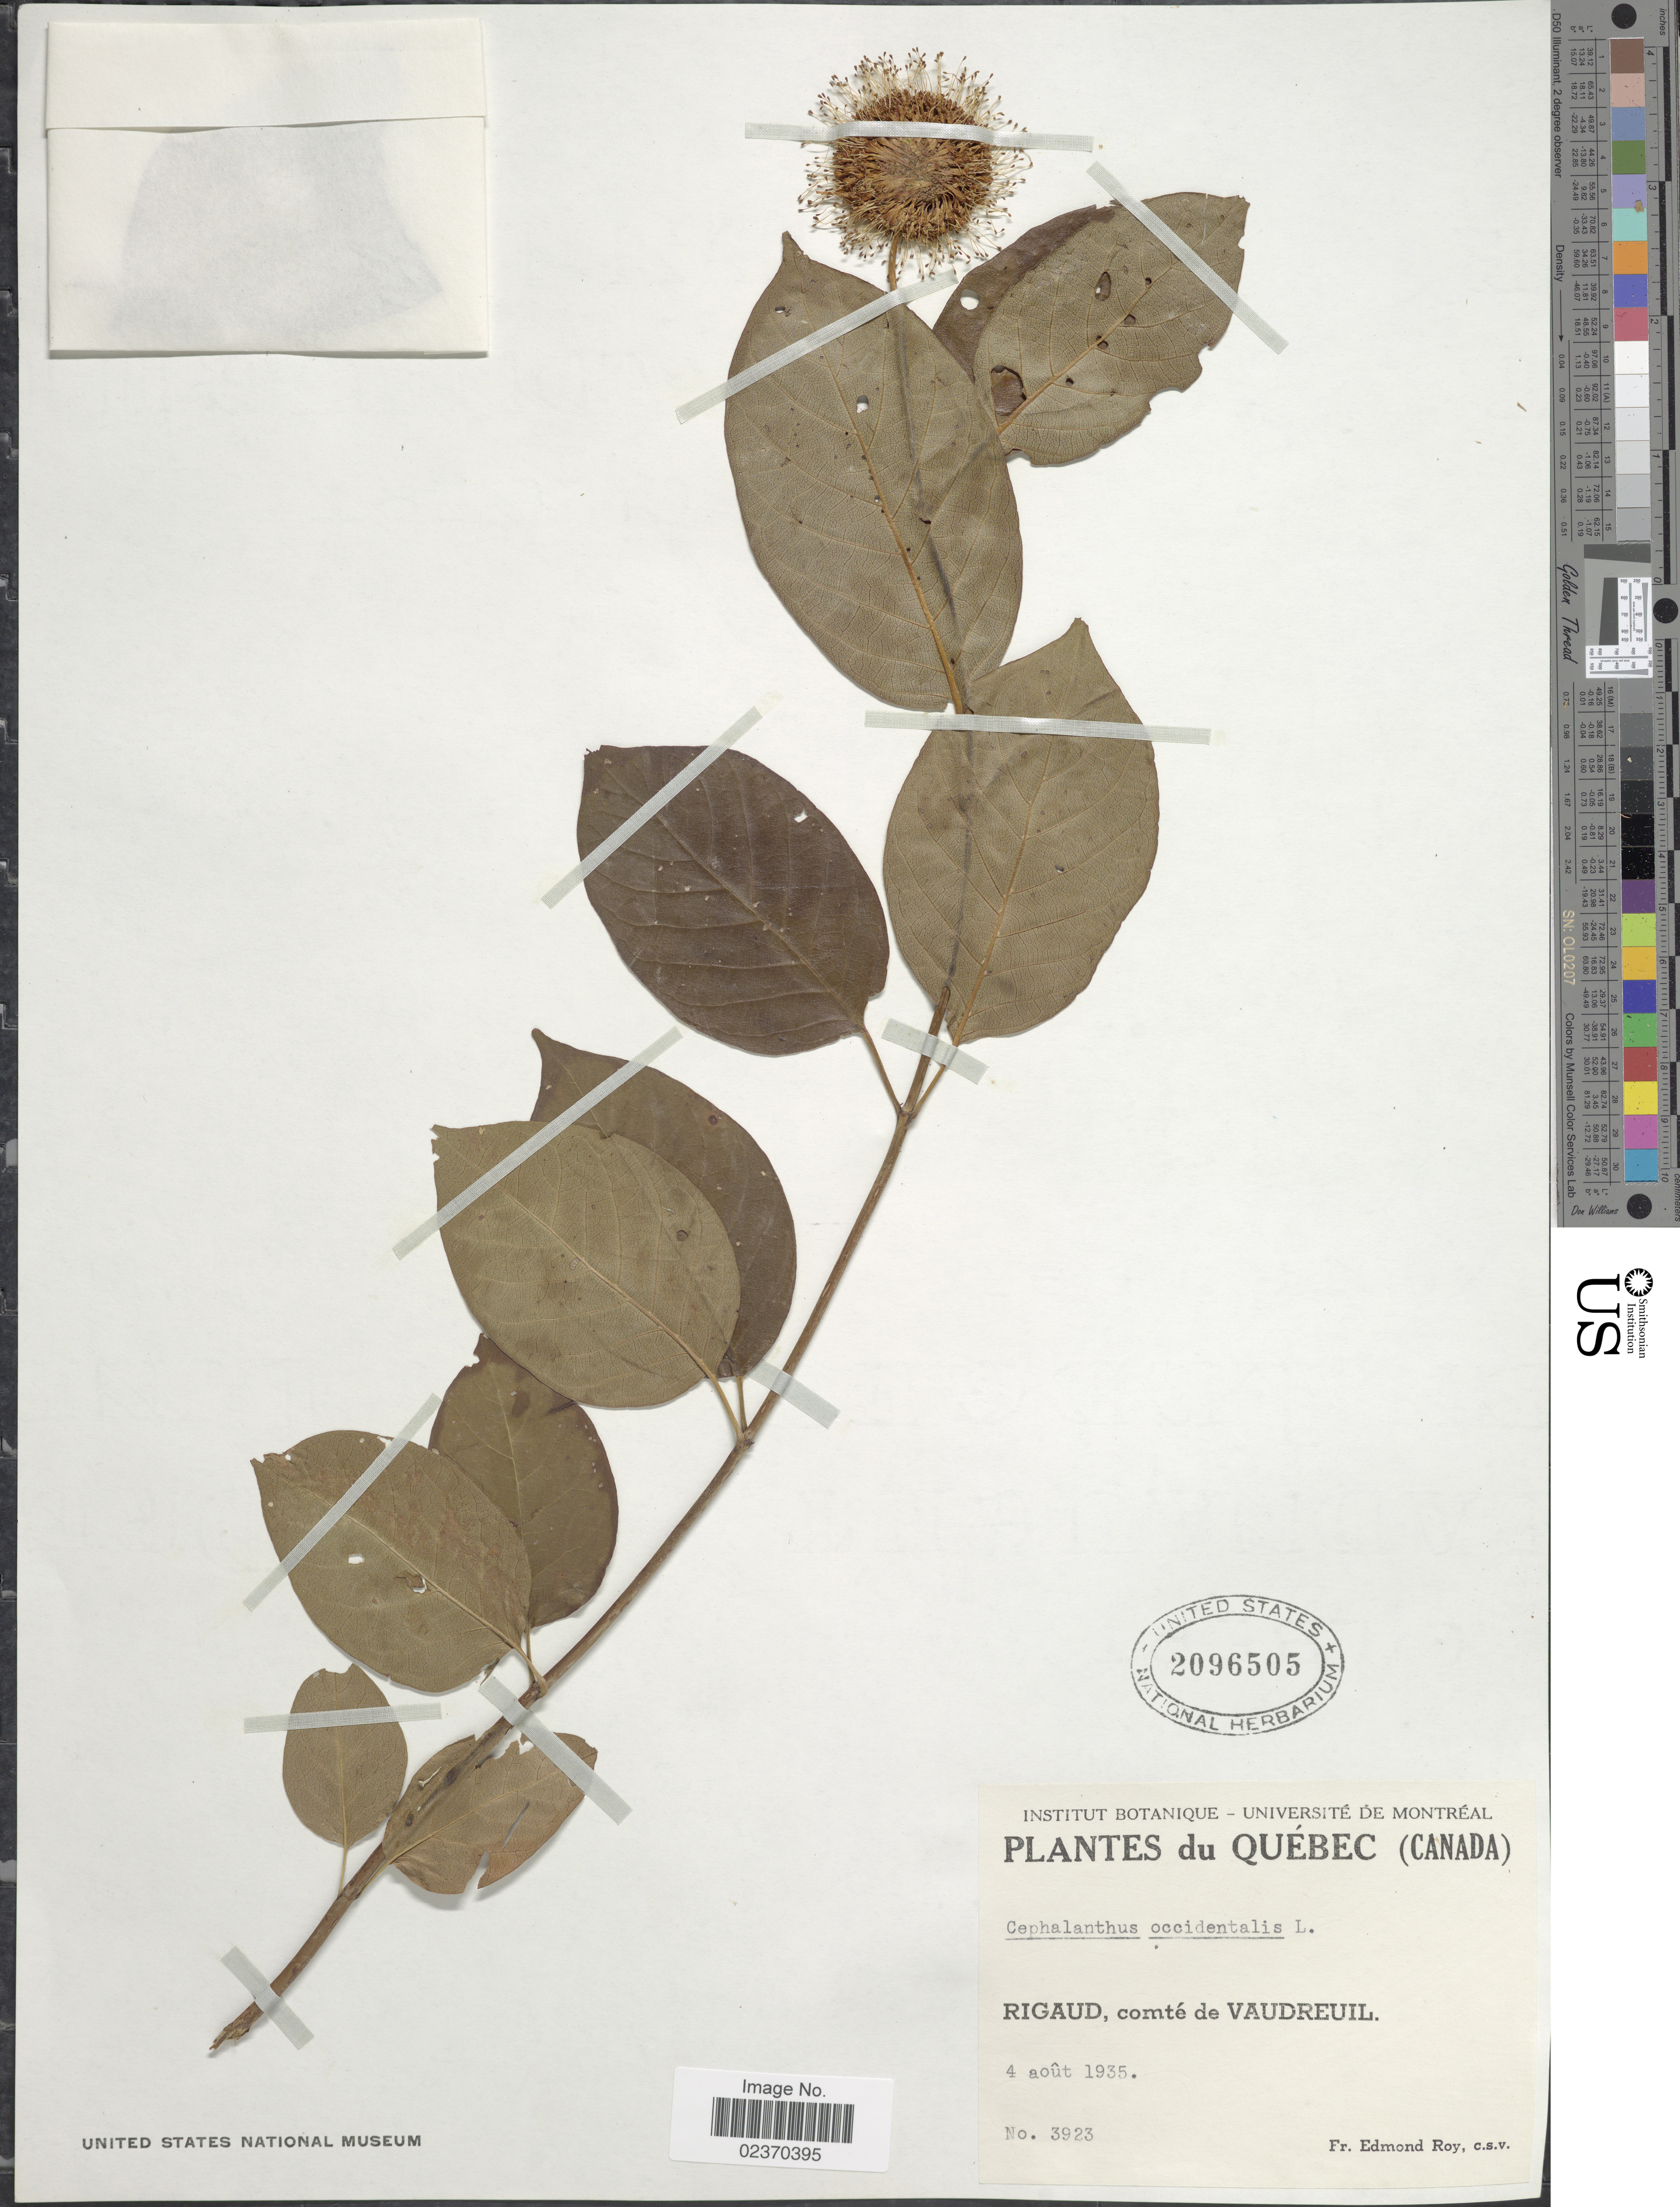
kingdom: Plantae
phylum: Tracheophyta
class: Magnoliopsida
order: Gentianales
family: Rubiaceae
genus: Cephalanthus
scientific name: Cephalanthus occidentalis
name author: L.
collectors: E. Roy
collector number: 3923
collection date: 1935-08-04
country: Canada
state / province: Quebec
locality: Rigaud, comte de Vaudreuil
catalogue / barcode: US 2096505